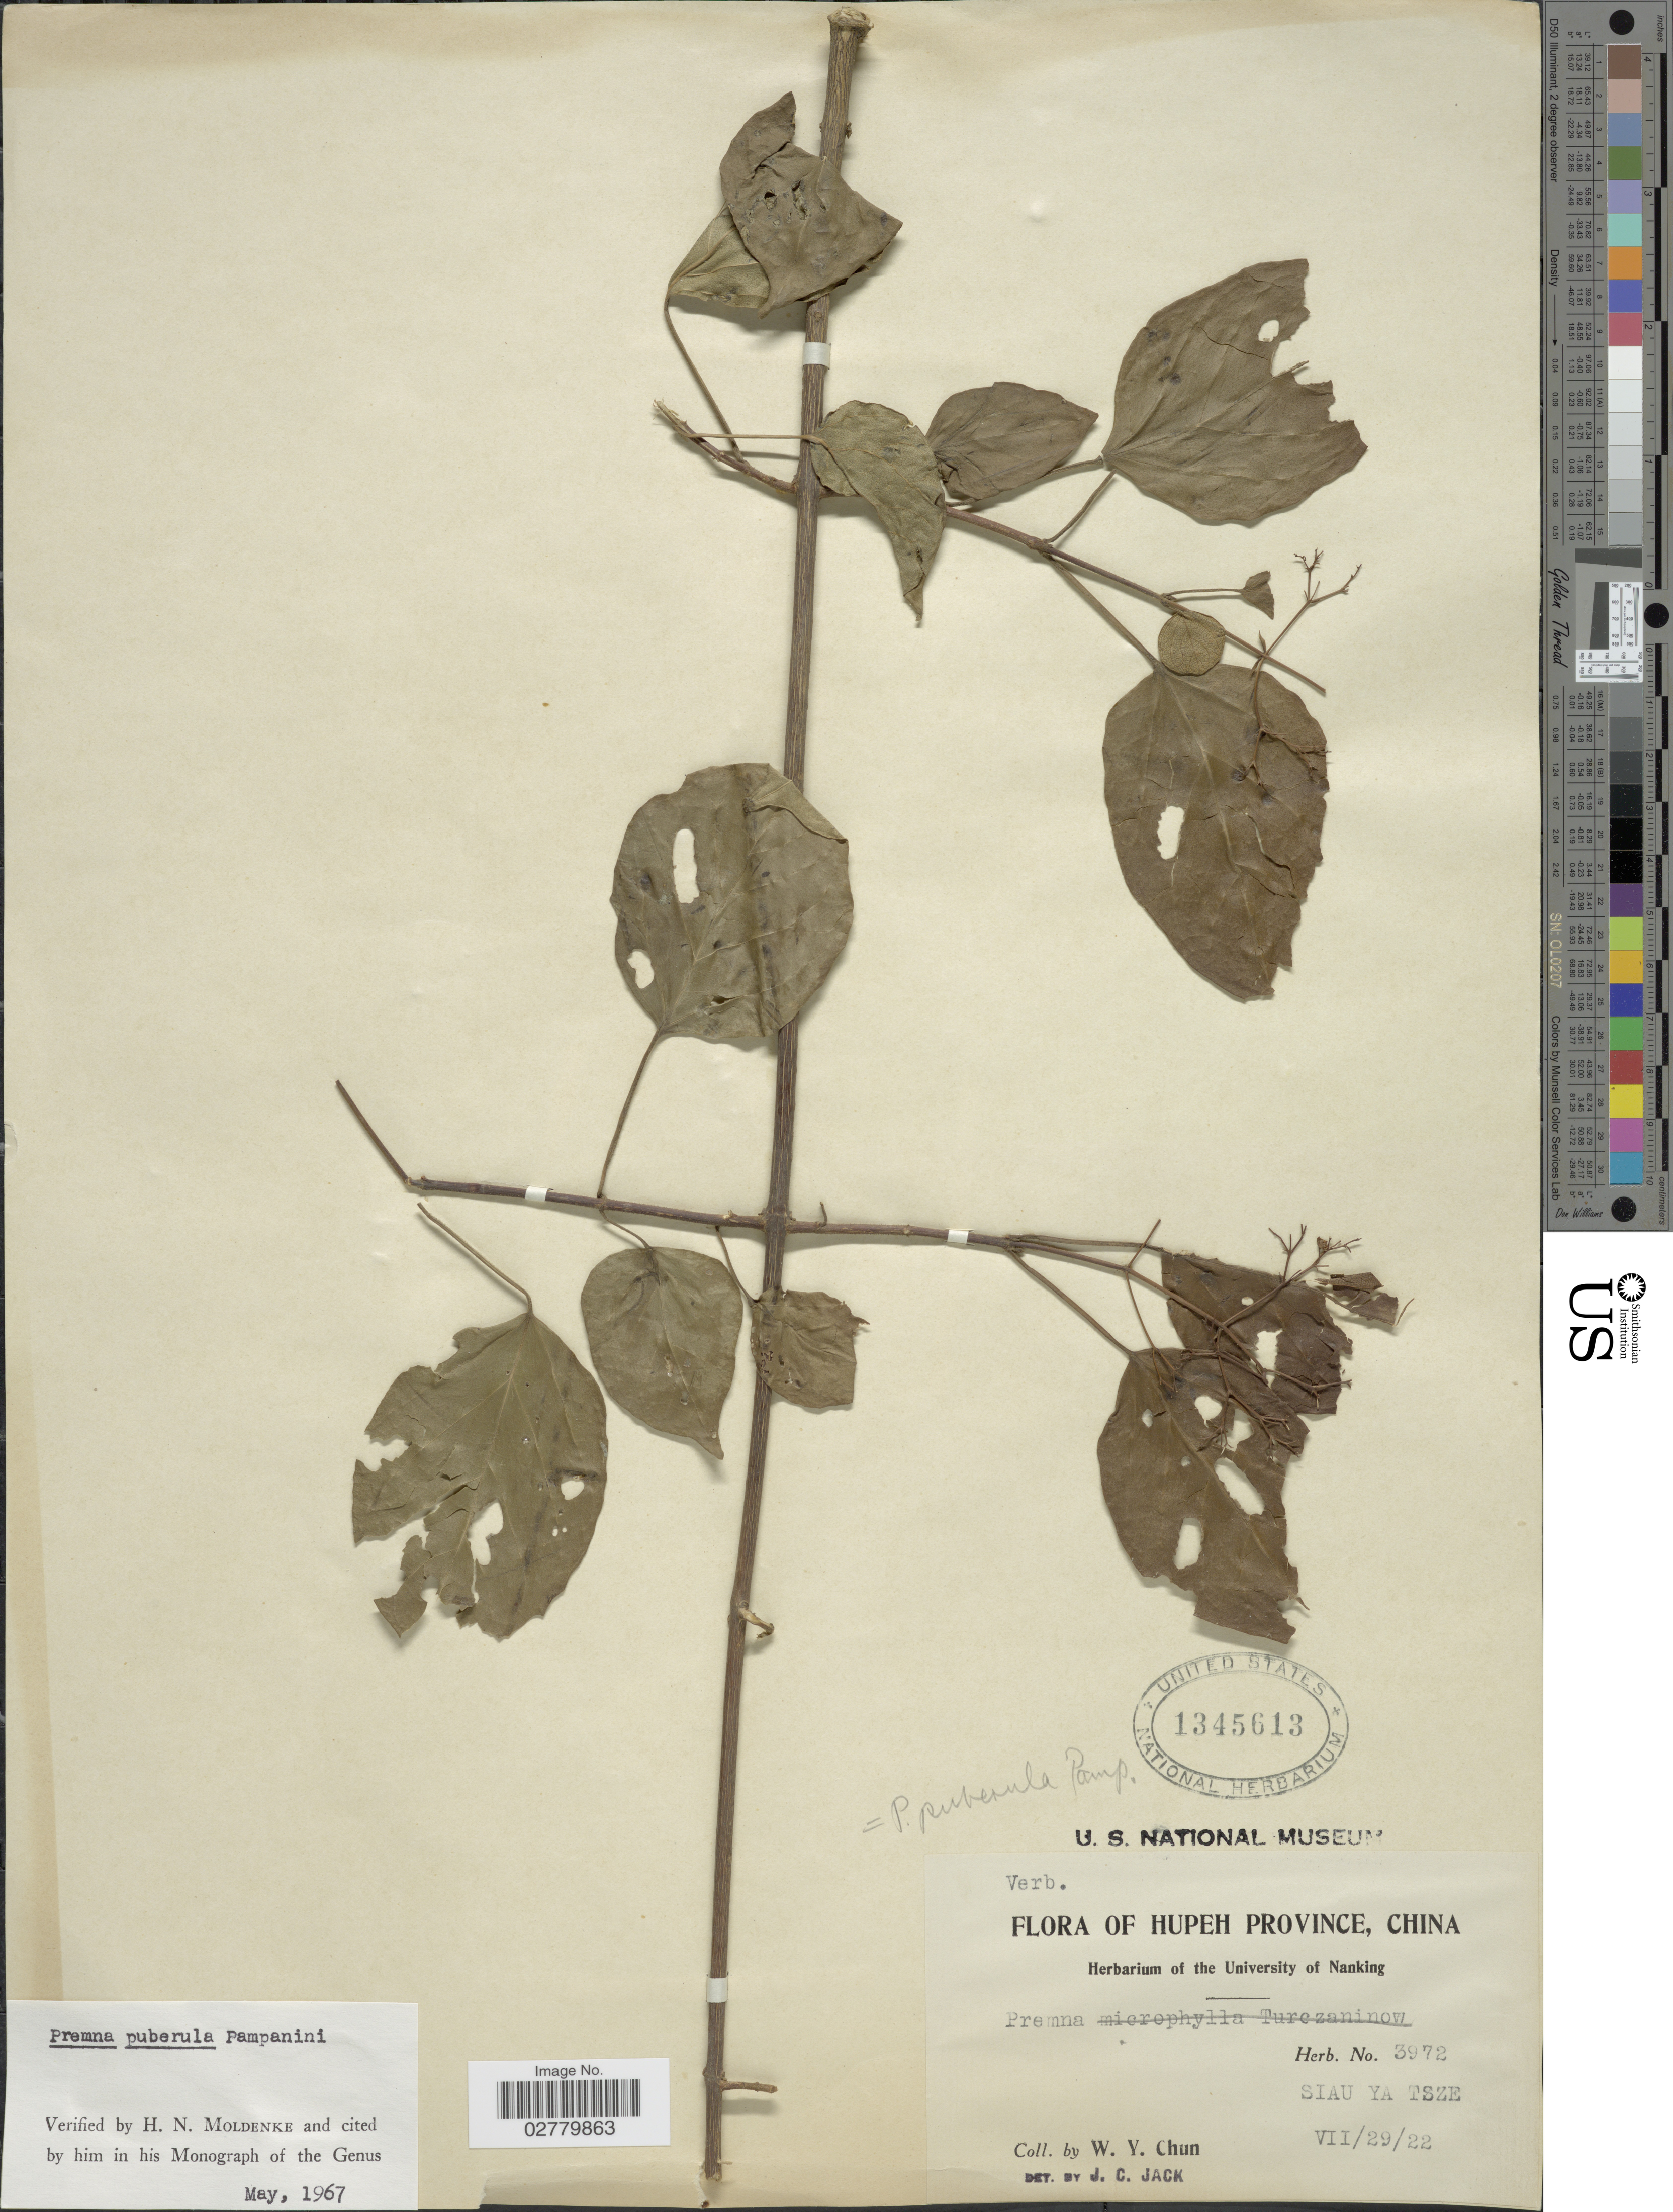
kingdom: Plantae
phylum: Tracheophyta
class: Magnoliopsida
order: Lamiales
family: Lamiaceae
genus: Premna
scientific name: Premna puberula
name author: Pamp.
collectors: W. Y. Chun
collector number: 3972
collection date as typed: Transcribed d/m/y: 29/7/22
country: China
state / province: Hubei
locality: Hupeh Province. Siau Ya Tsze.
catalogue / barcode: US 1345613